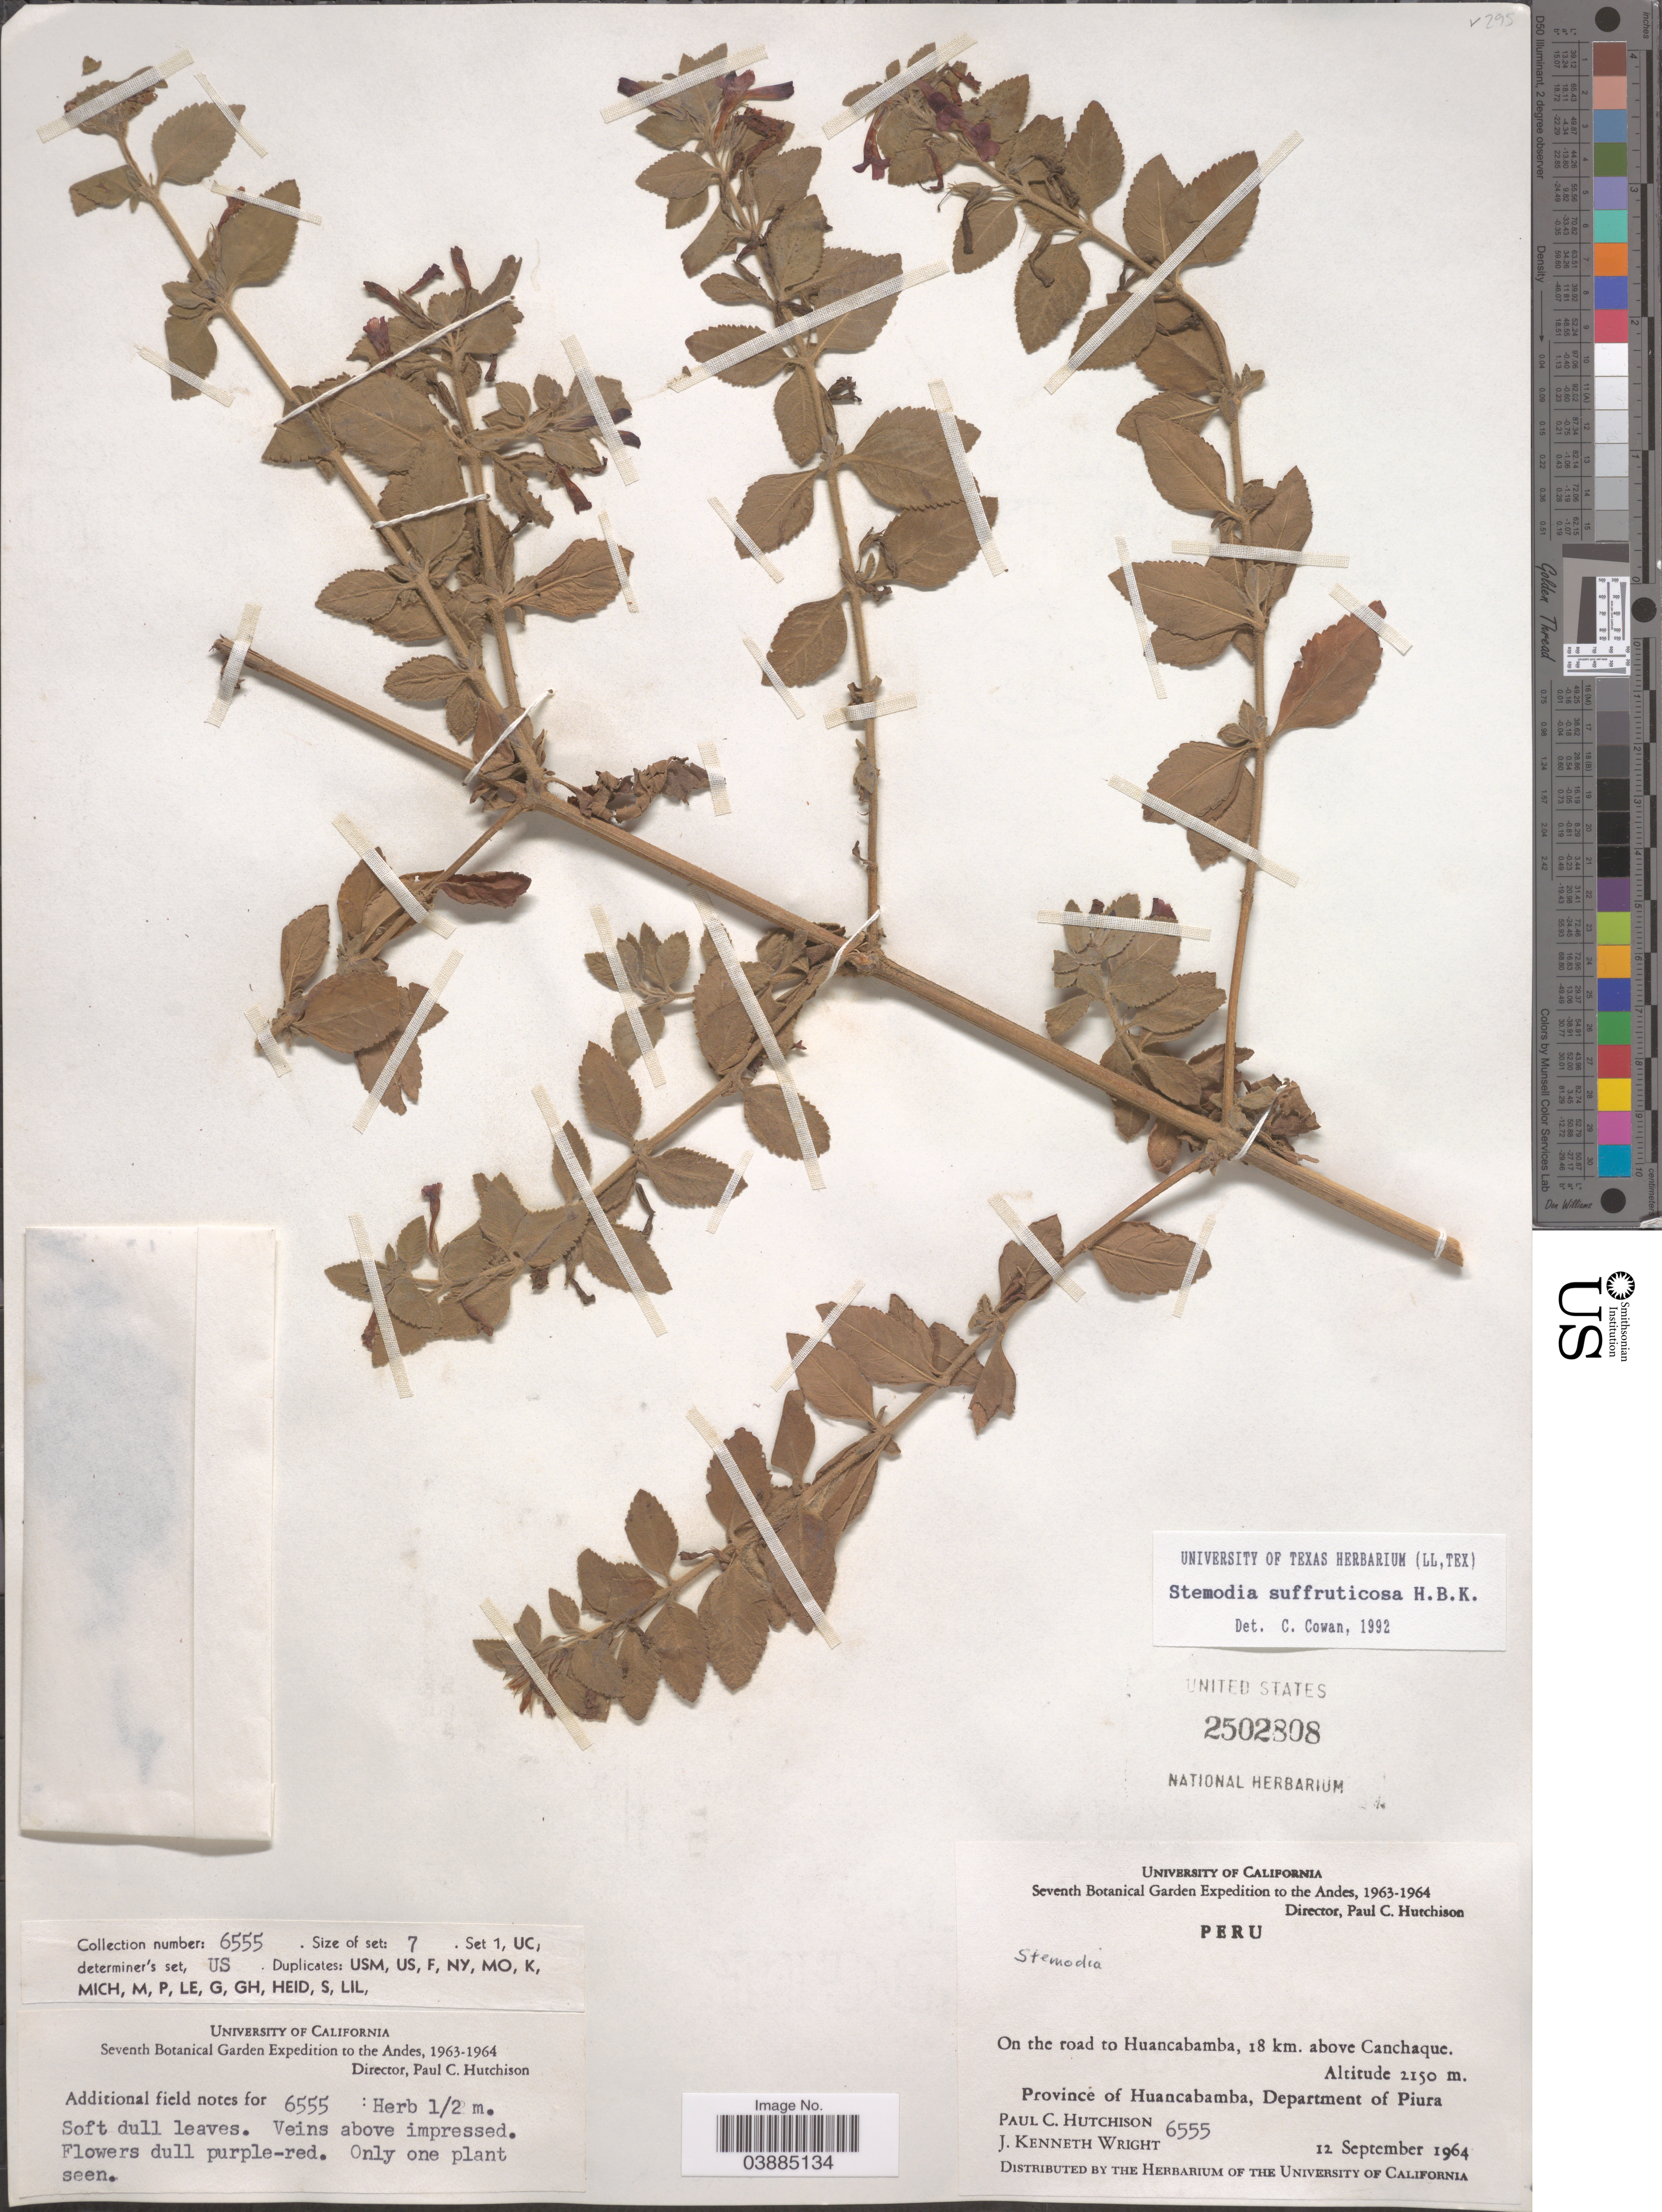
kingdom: Plantae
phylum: Tracheophyta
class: Magnoliopsida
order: Lamiales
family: Plantaginaceae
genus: Stemodia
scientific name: Stemodia suffruticosa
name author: Kunth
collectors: P. C. Hutchison & J. K. Wright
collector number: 6555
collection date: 1964-09-12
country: Peru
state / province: Piura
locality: The Andes. On the road to Huancabamba, 18 km. above Canchaque. Province of Huancabamba, Department of Piura.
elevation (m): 2150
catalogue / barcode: US 2502808